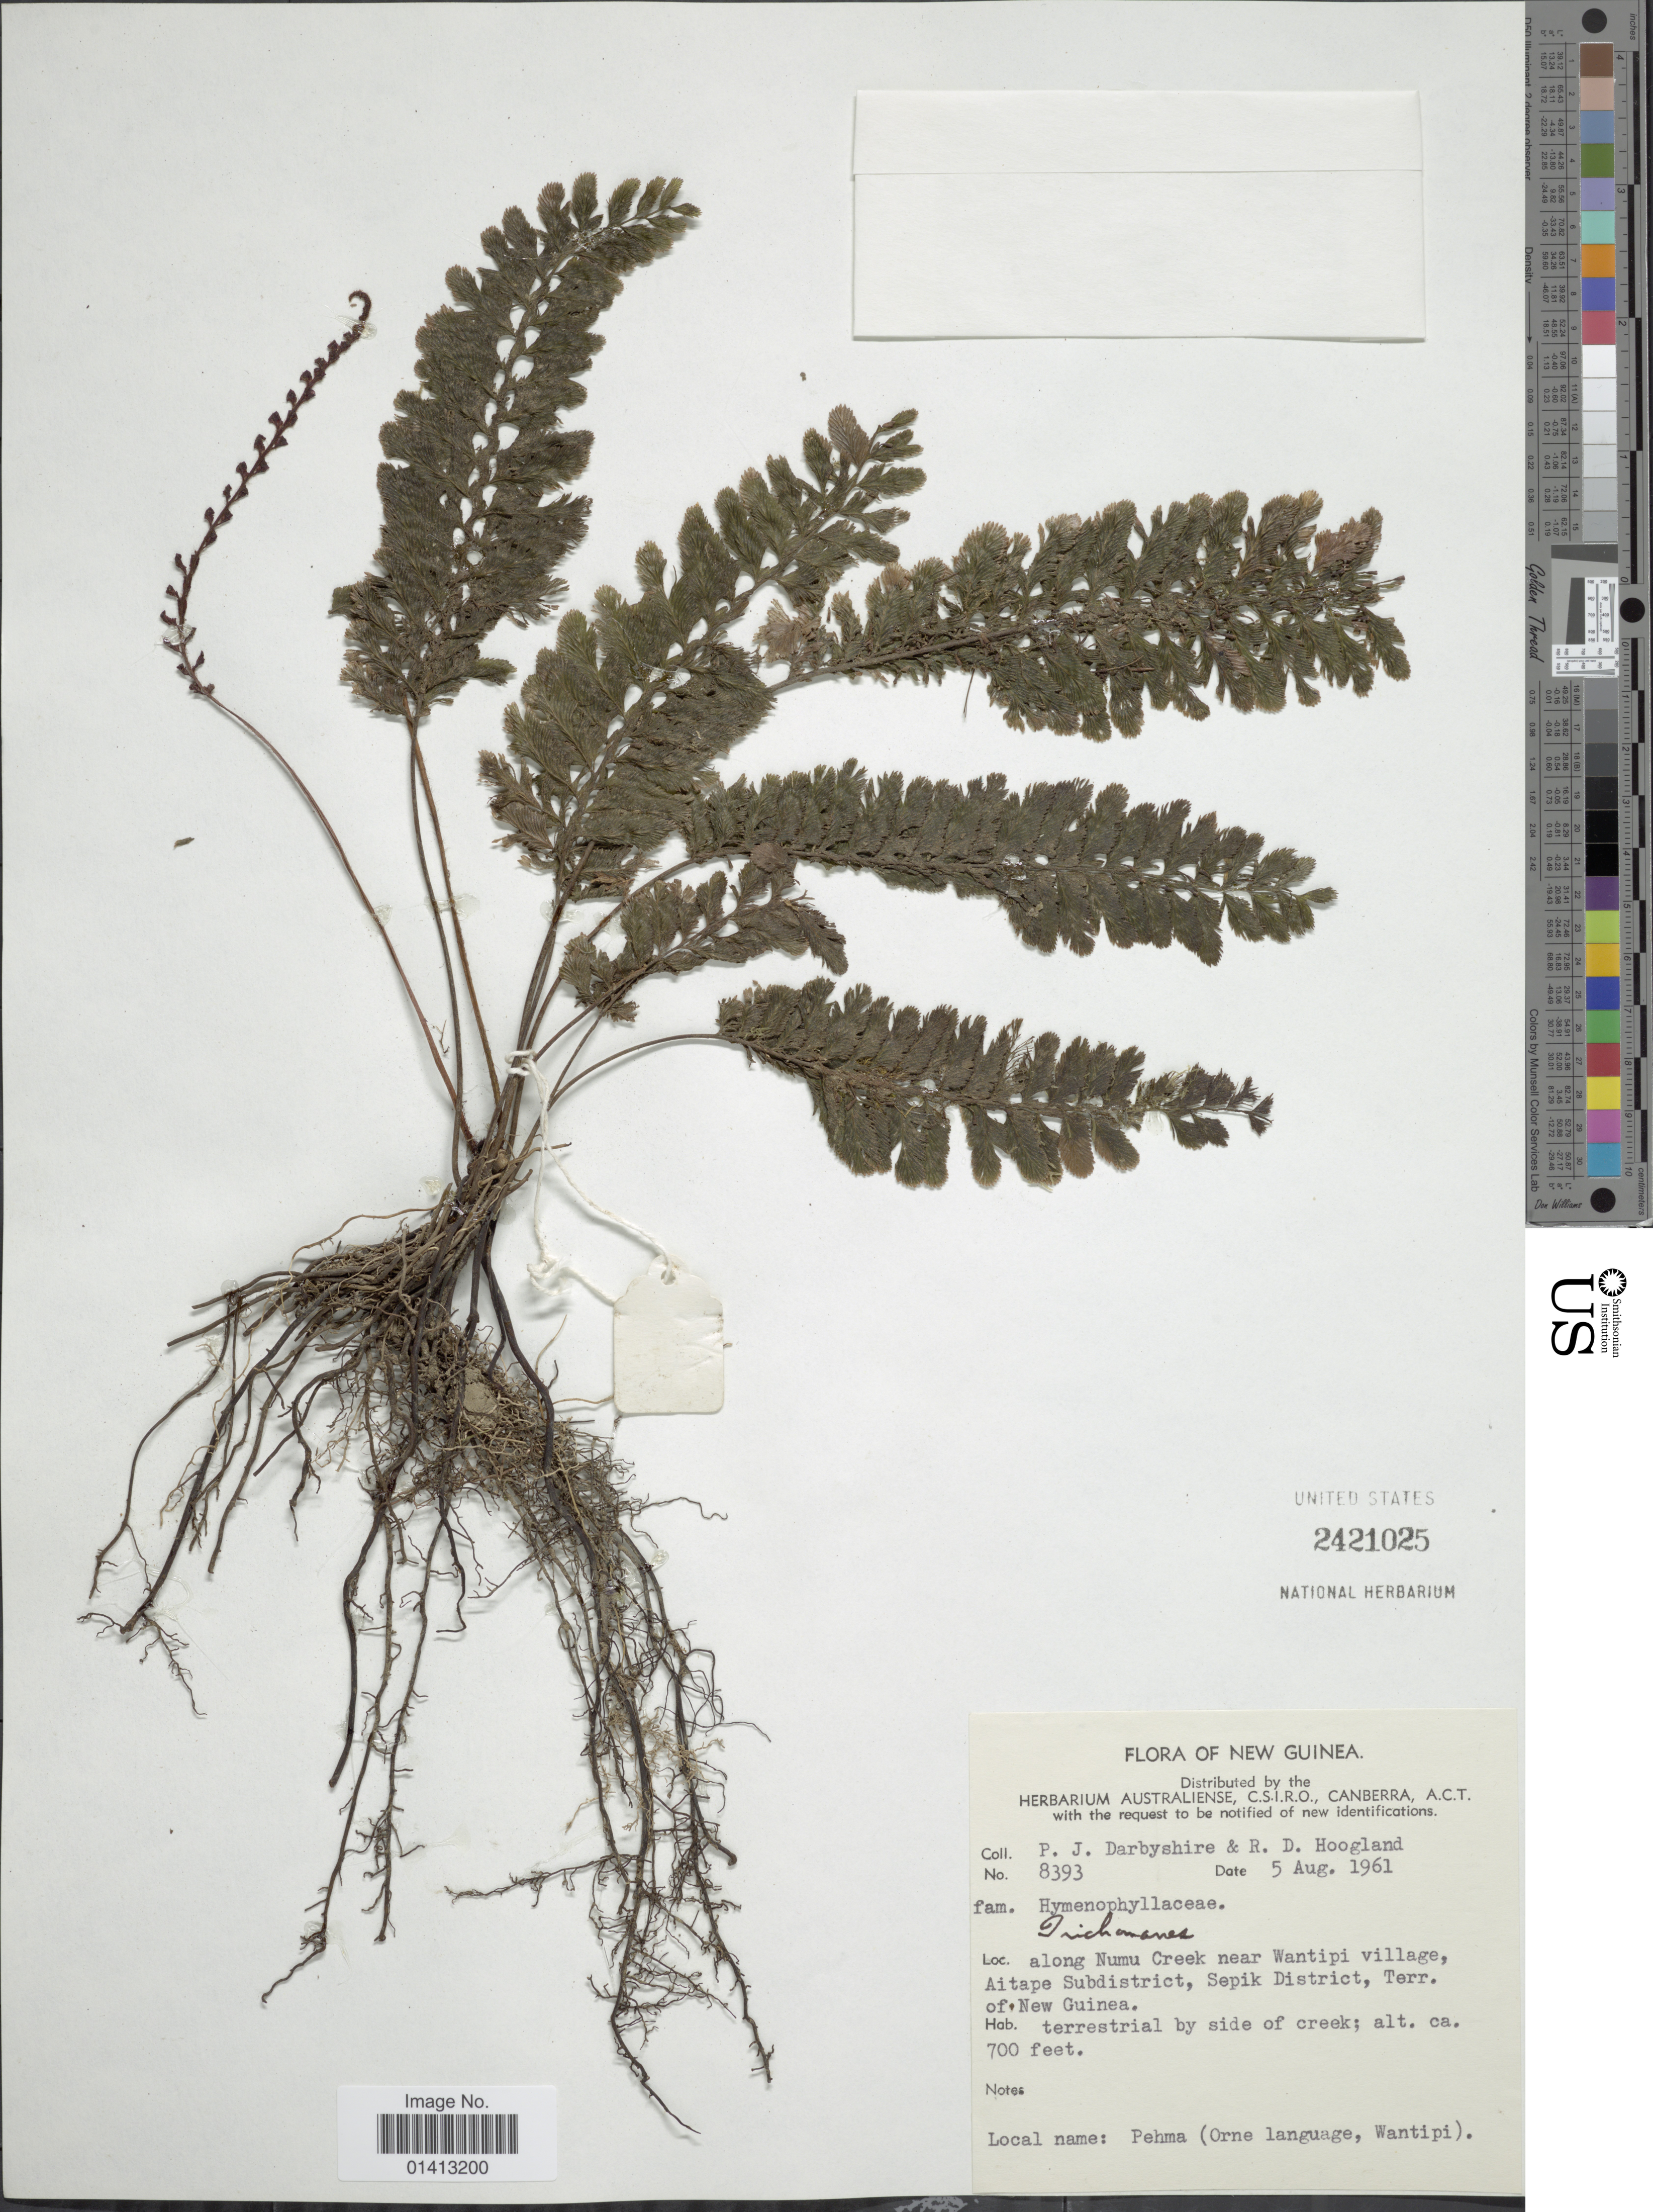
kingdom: Plantae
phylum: Tracheophyta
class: Polypodiopsida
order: Hymenophyllales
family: Hymenophyllaceae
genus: Crepidomanes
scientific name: Crepidomanes sp.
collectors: P. Darbyshire & R. D. Hoogland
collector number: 8393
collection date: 1961-08-05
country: Papua New Guinea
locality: New Guinea, along Numu Creek near Wantipi Creek village, Aitape Subdistrict, Sepik District, Terr. of New Guinea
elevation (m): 213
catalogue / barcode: US 2421025